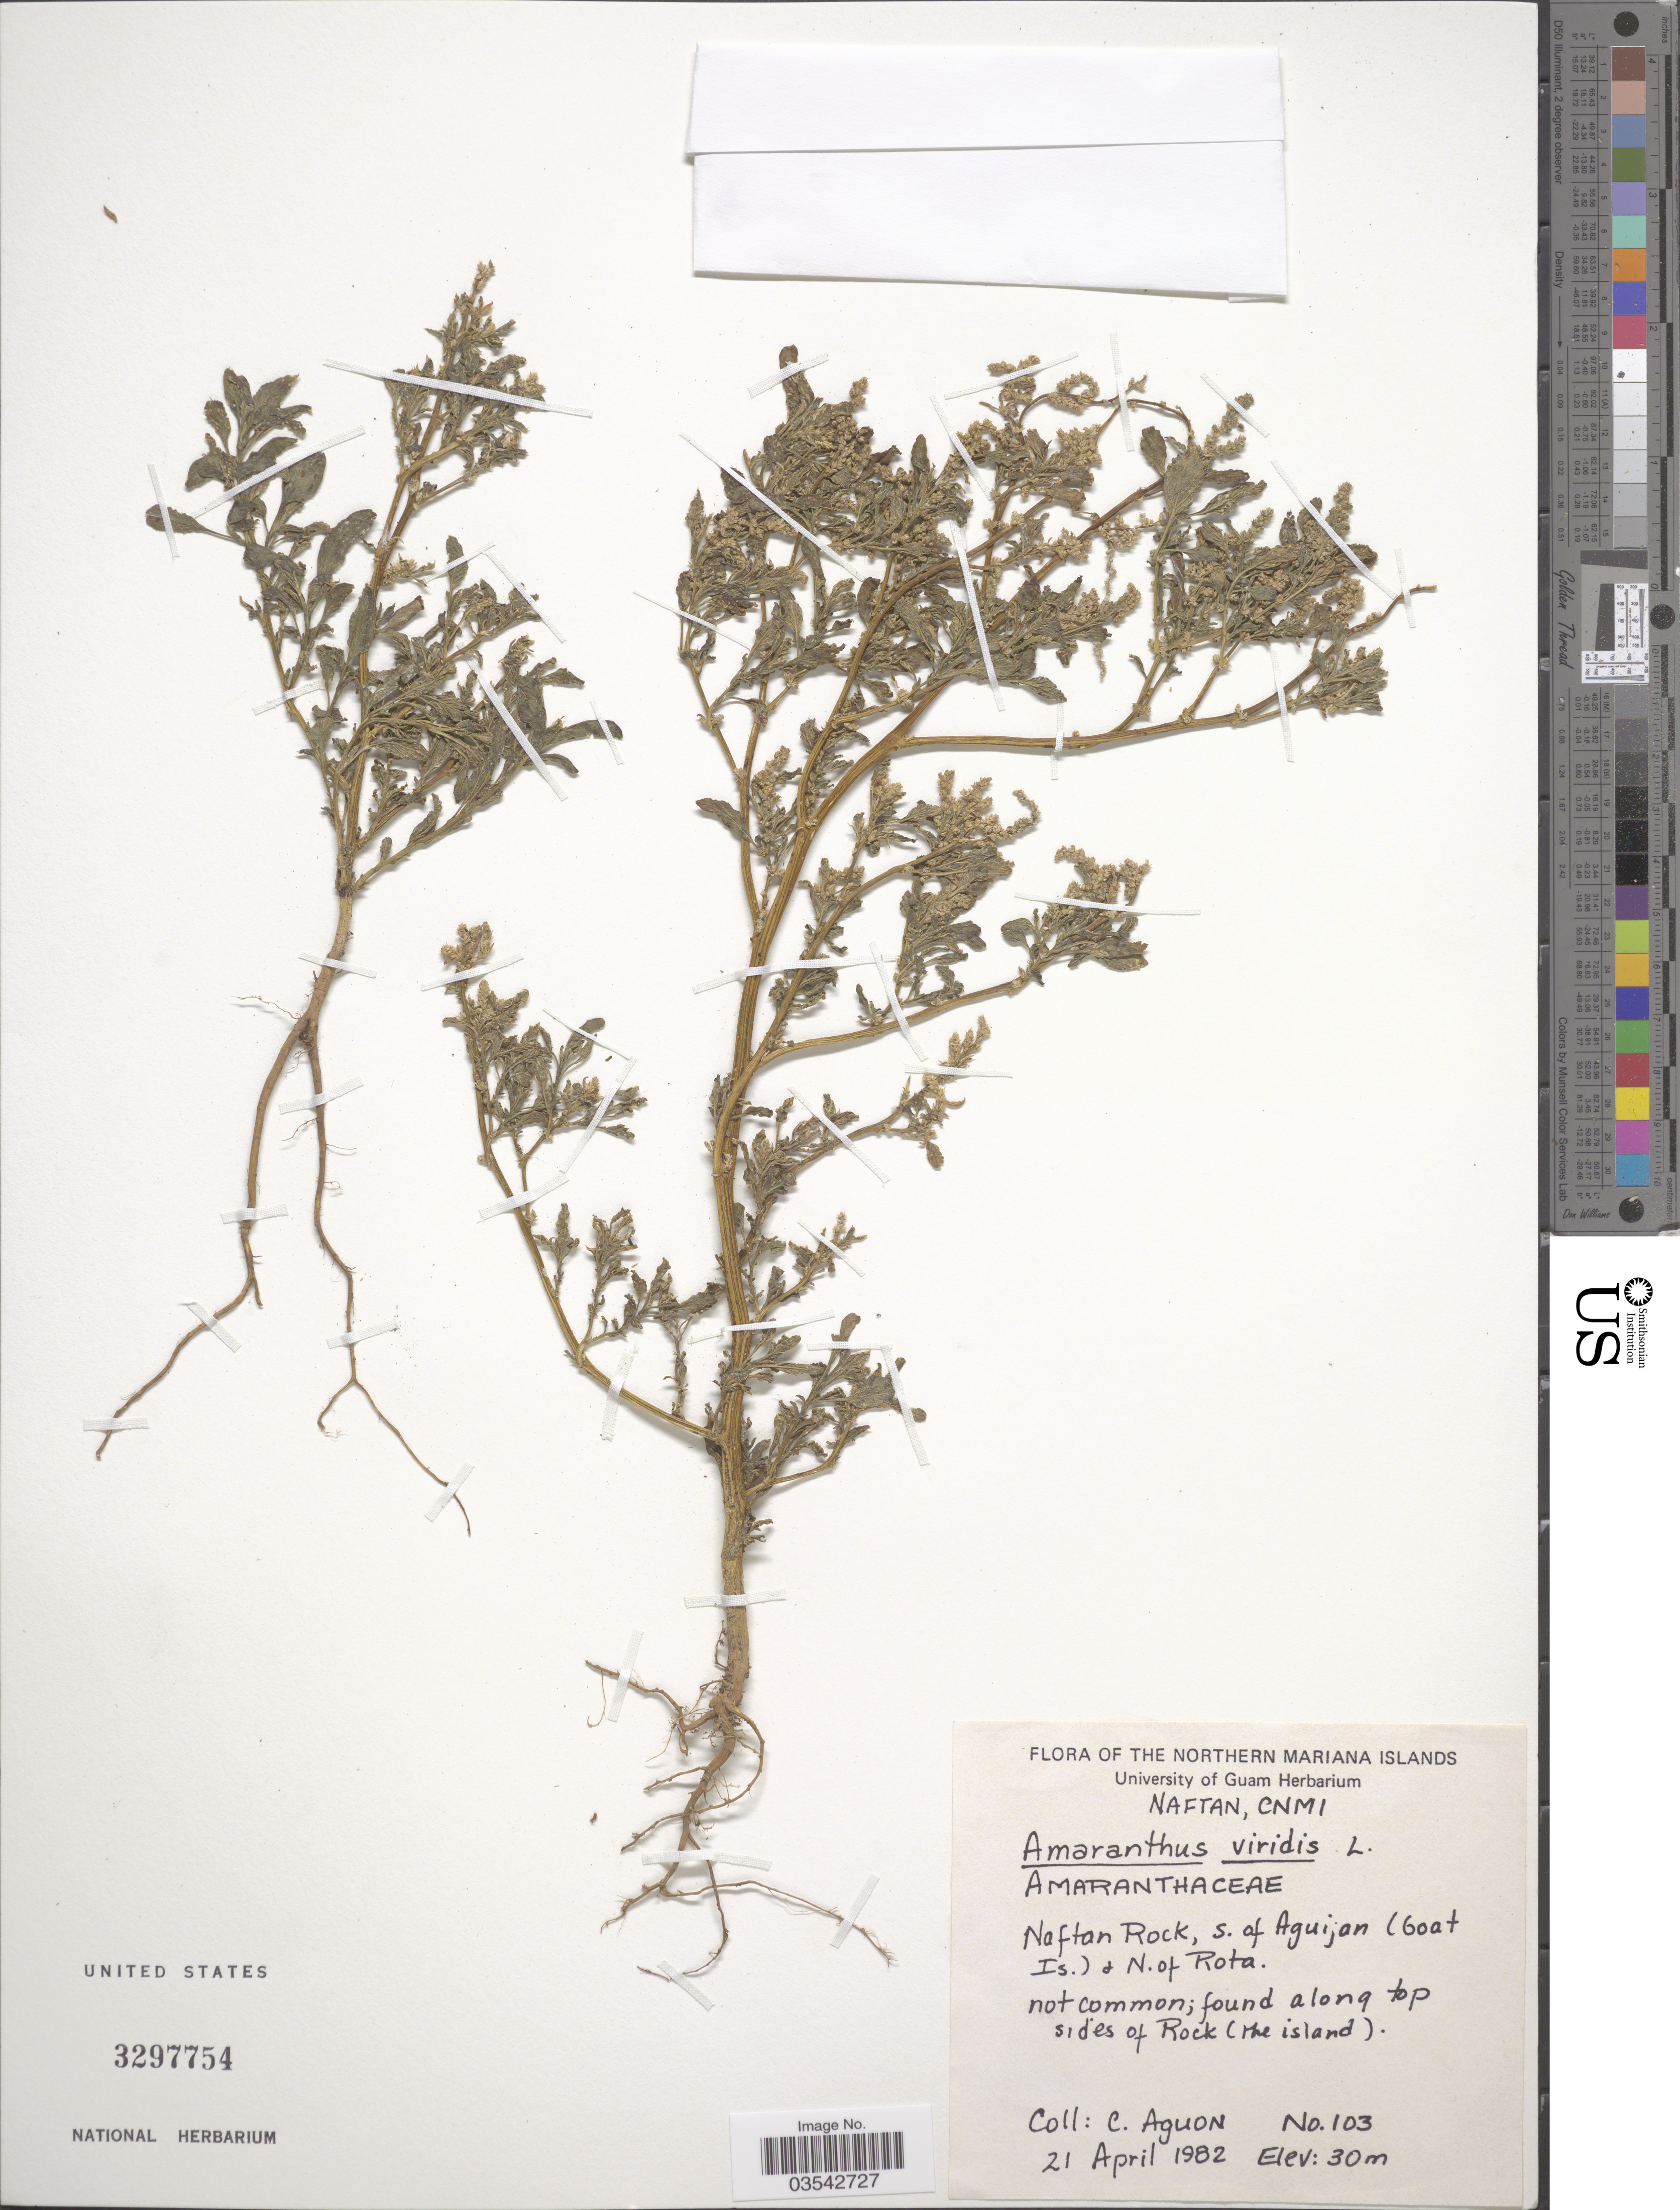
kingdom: Plantae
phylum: Tracheophyta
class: Magnoliopsida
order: Caryophyllales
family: Amaranthaceae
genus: Amaranthus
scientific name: Amaranthus viridis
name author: L.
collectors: C. Aguon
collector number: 103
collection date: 1982-04-21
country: Northern Mariana Islands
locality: Naftan, CNMI. Naftan Rock, s. of Aguijan (Coat Is.) & N. of Rota.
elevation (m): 30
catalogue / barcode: US 3297754